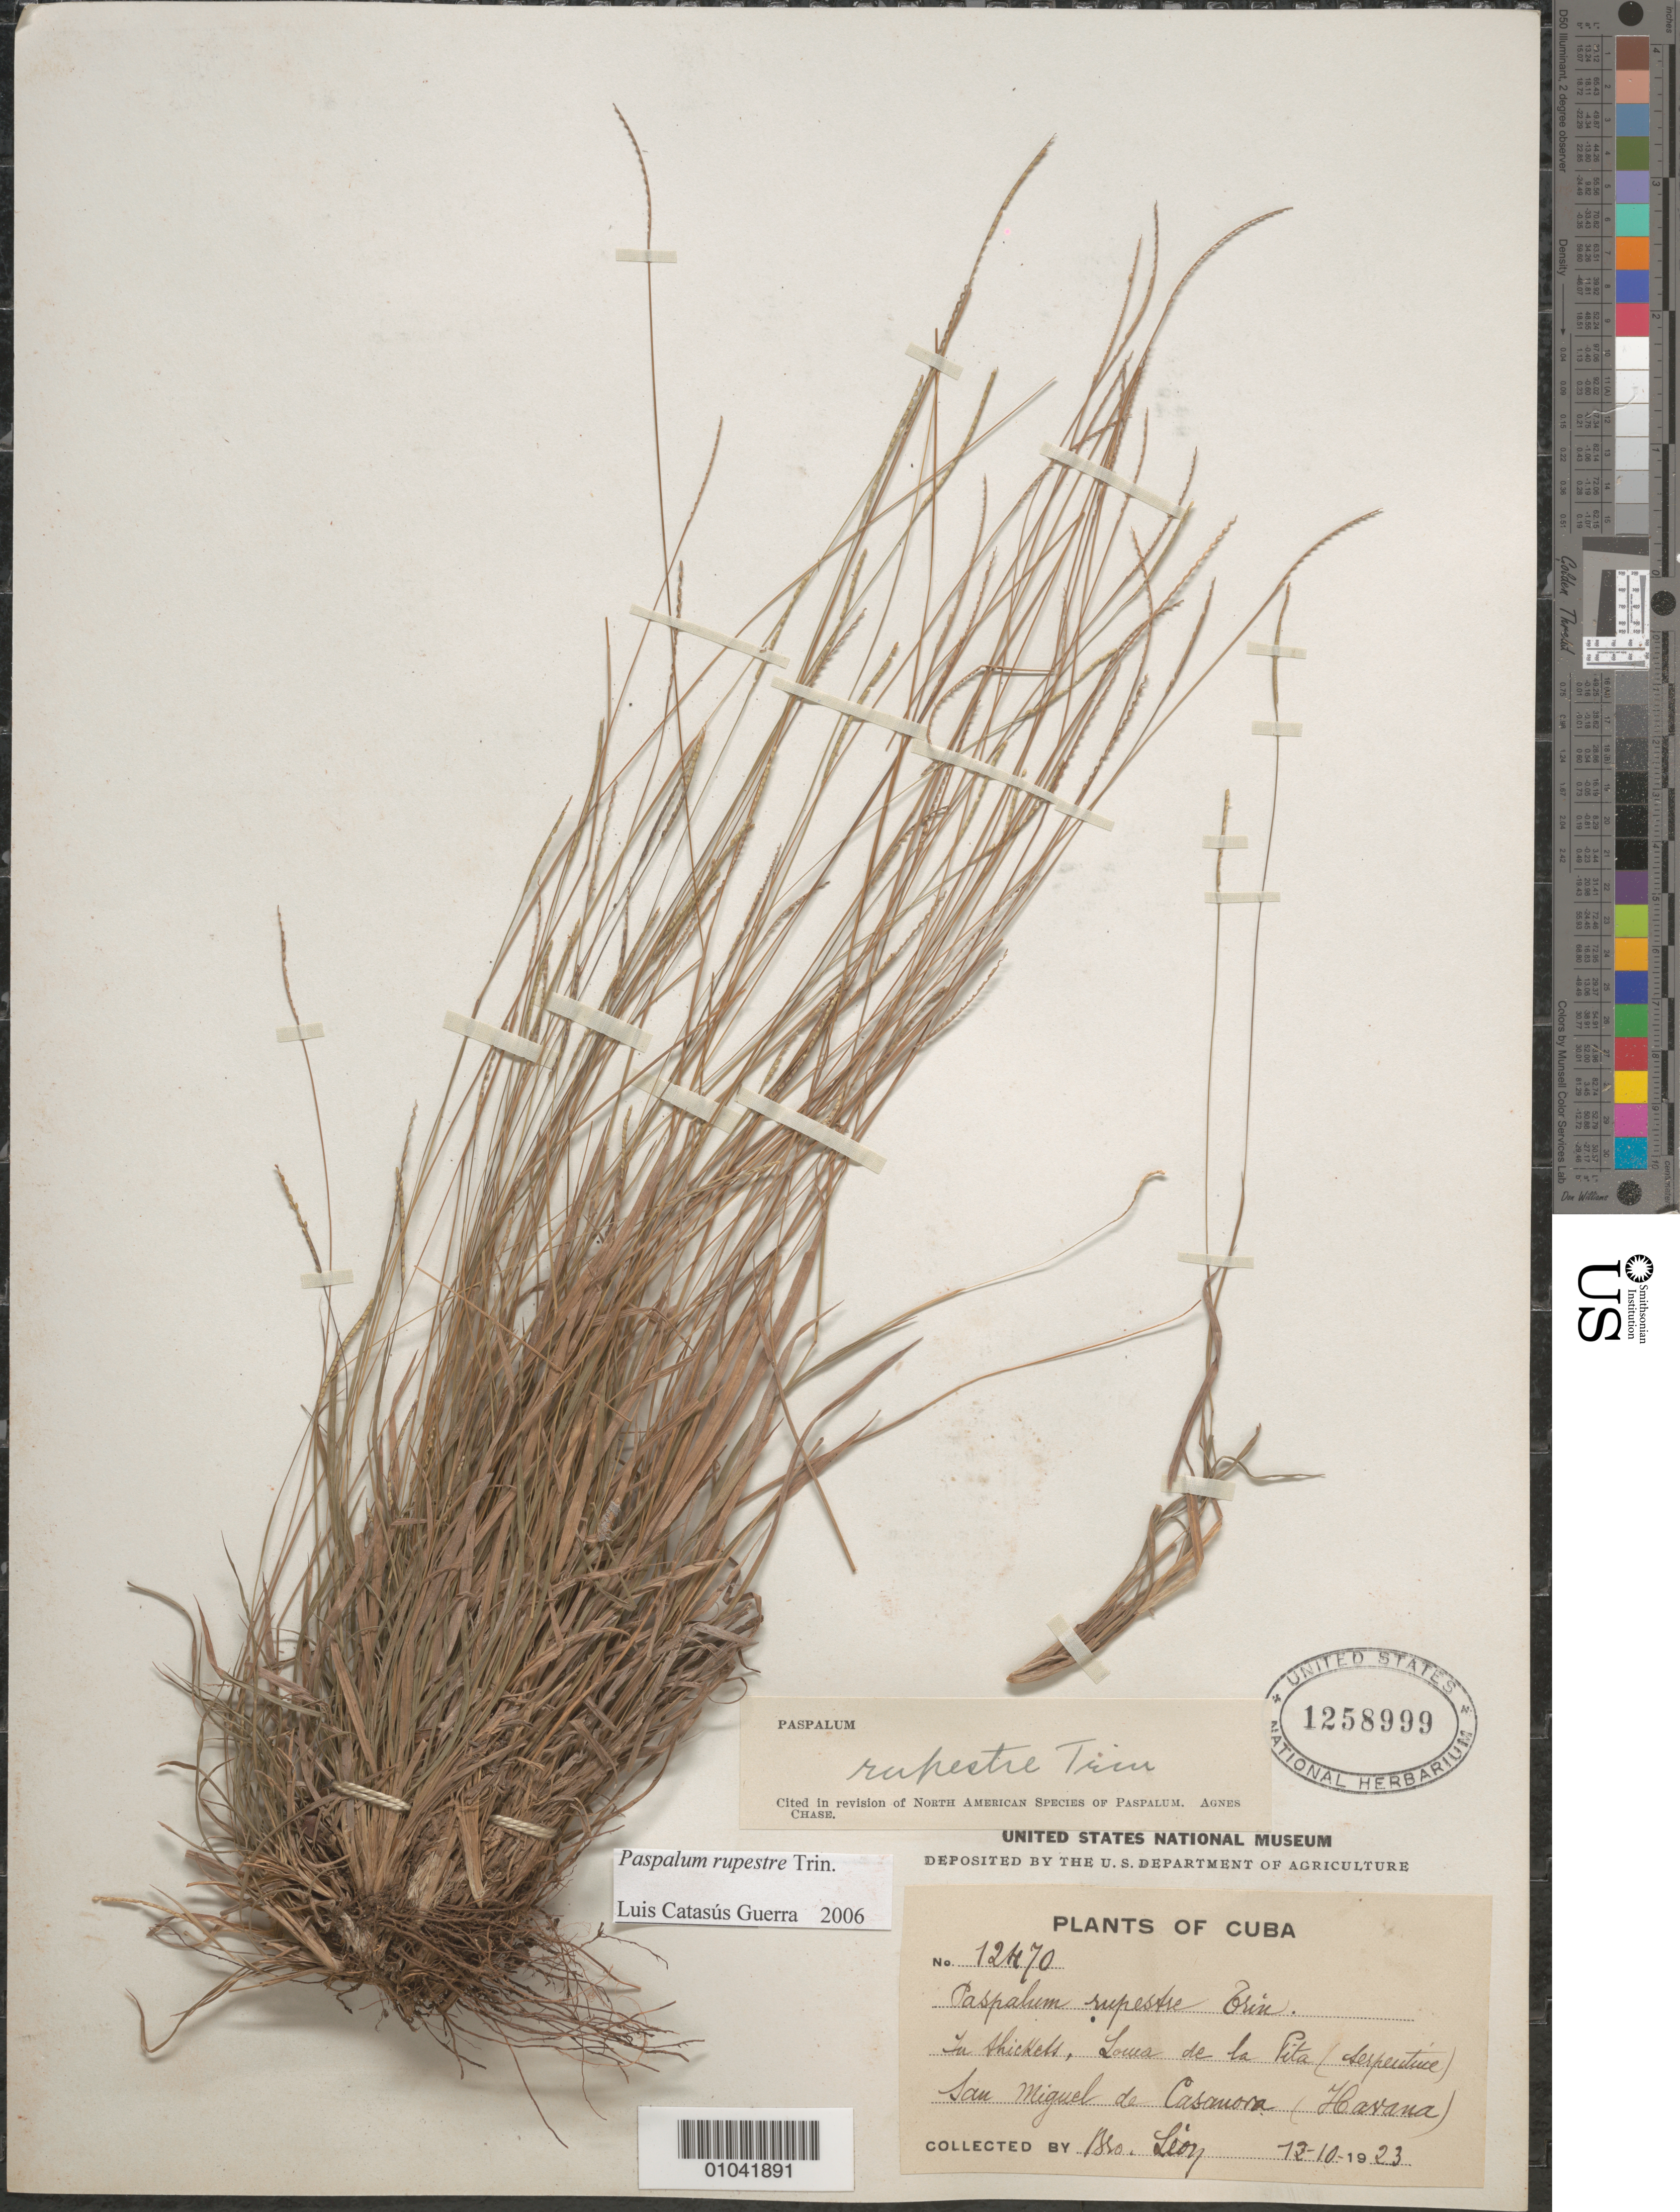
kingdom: Plantae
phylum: Tracheophyta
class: Liliopsida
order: Poales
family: Poaceae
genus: Paspalum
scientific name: Paspalum rupestre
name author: Trin.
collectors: Bro. León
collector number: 12470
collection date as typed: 12 Oct 1923 or 10 Dec 1923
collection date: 1923-10-12 or 1923-12-10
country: Cuba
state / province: La Habana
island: Cuba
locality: Lomas de la Pita, San Miguel de Casanova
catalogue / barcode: US 1258999